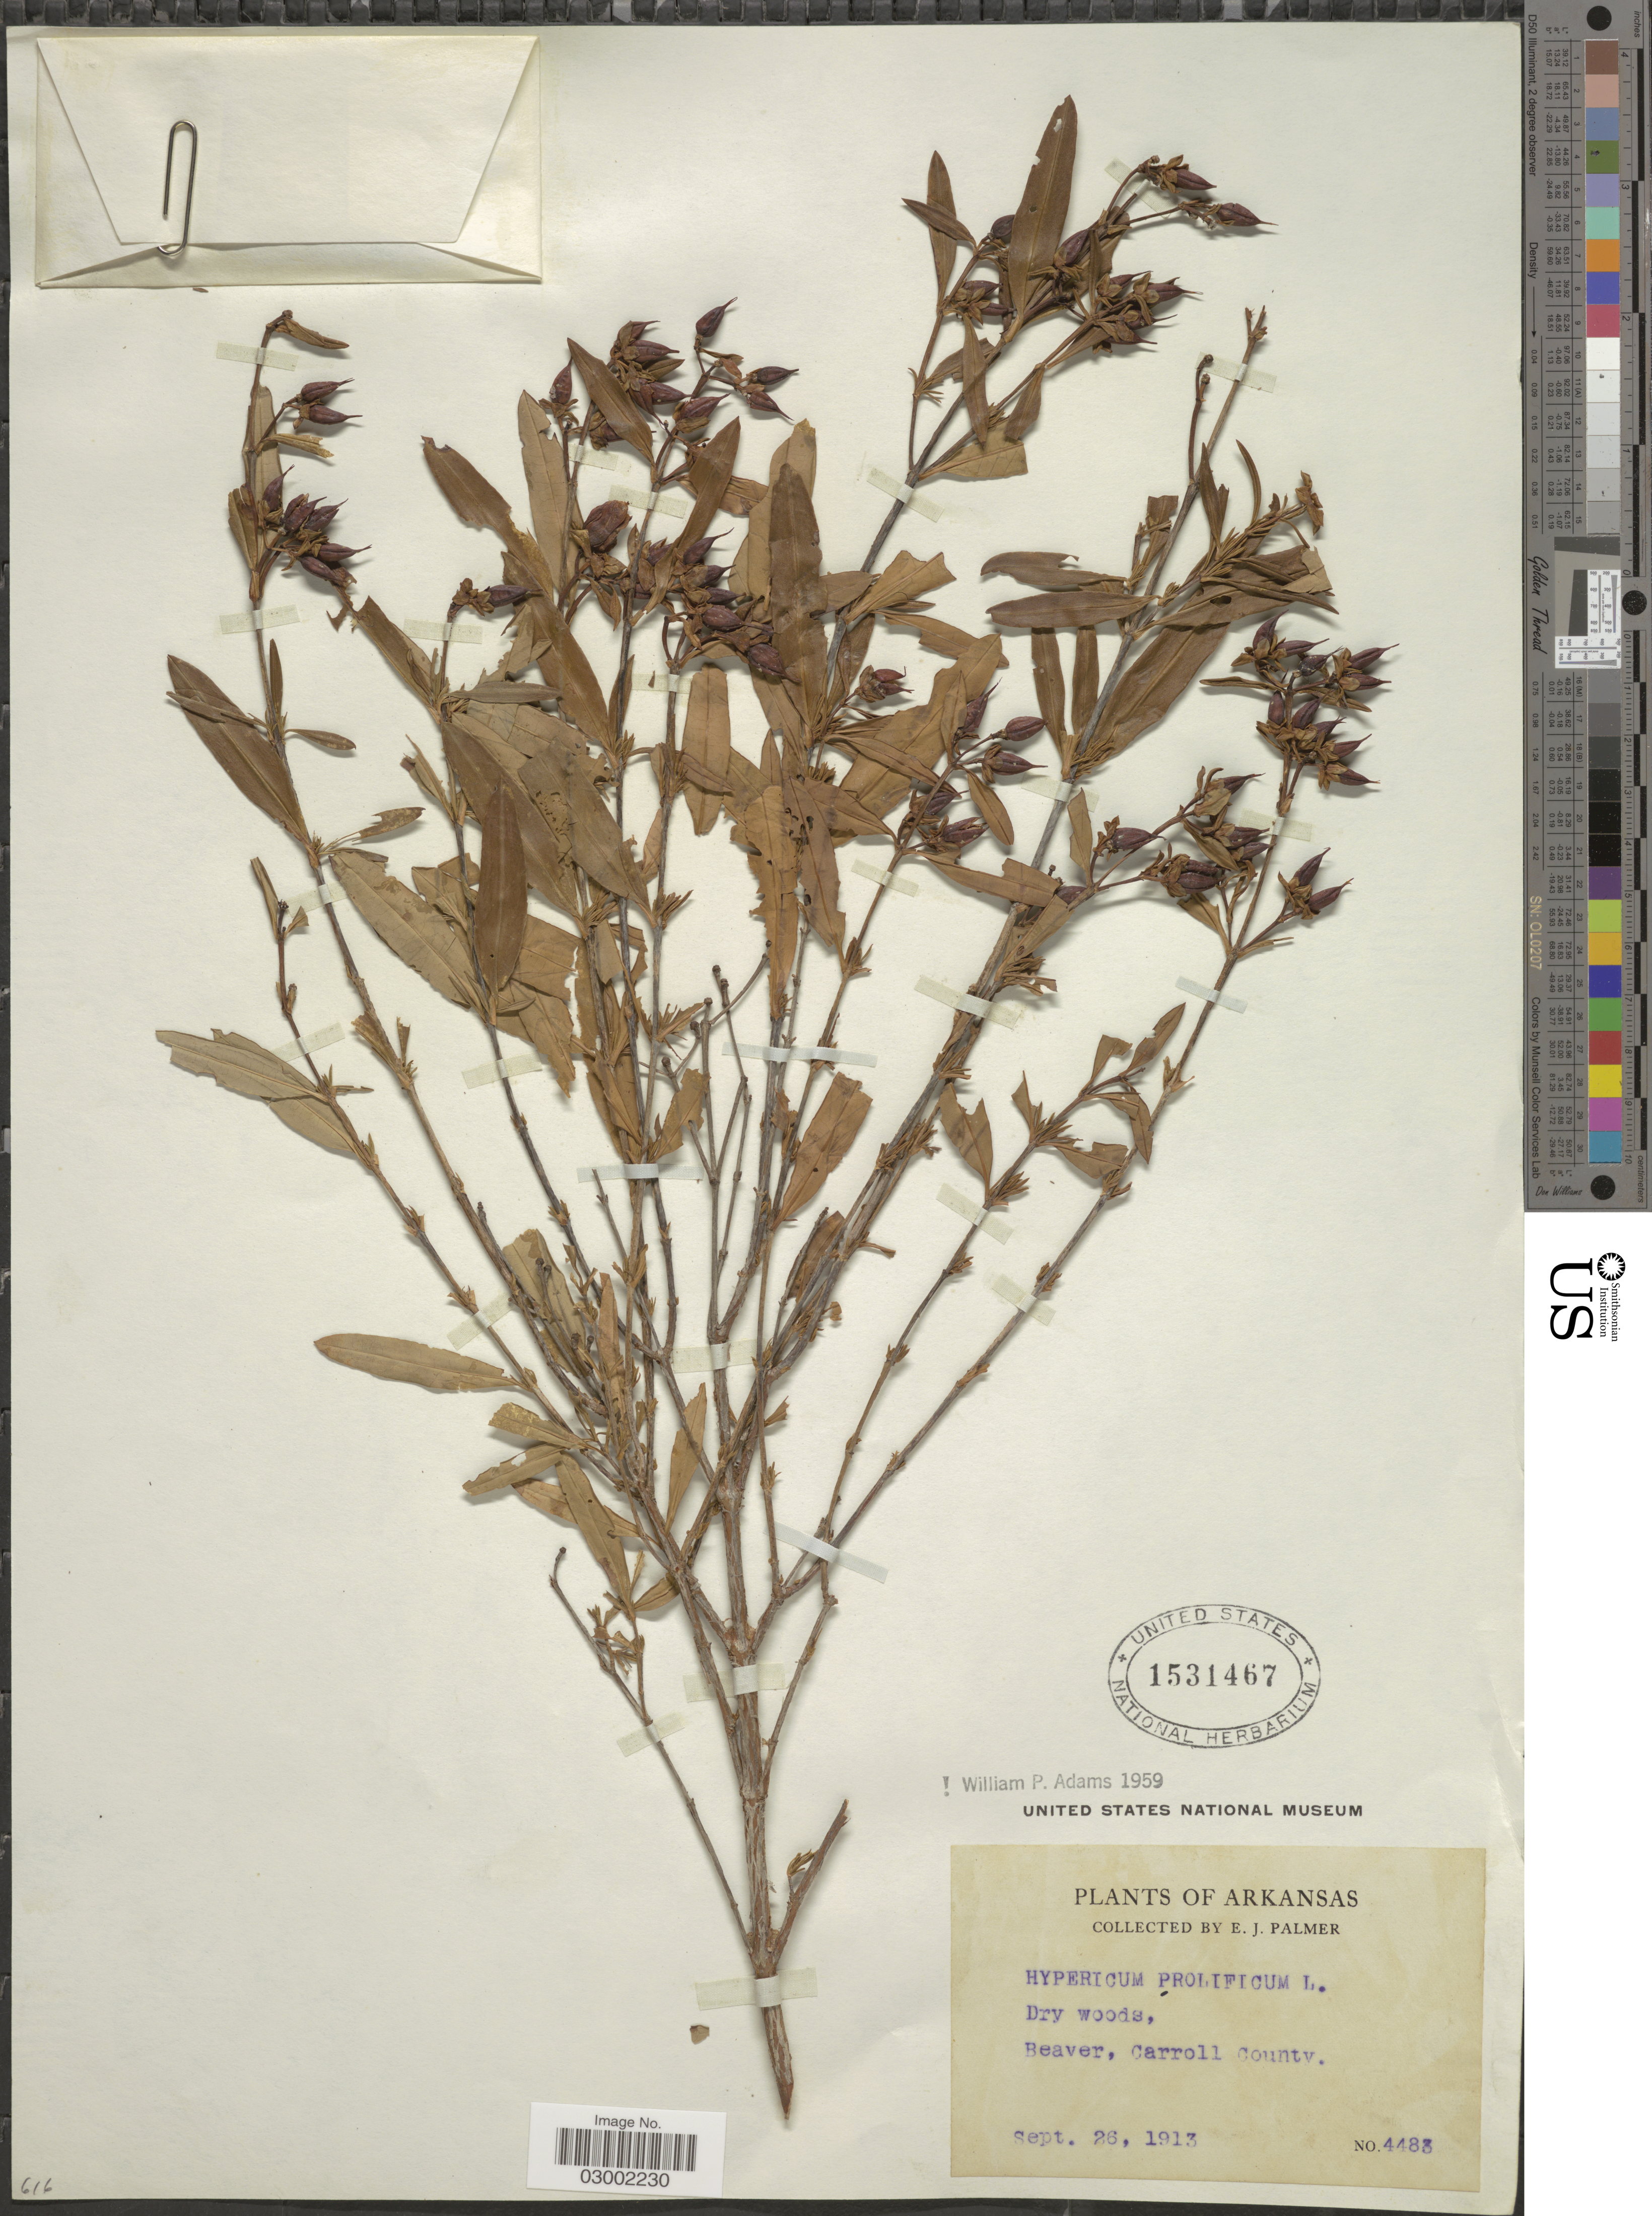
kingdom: Plantae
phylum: Tracheophyta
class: Magnoliopsida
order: Malpighiales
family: Hypericaceae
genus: Hypericum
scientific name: Hypericum prolificum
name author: L.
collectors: E. J. Palmer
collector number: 4483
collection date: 1913-09-26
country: United States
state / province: Arkansas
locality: Beaver, Carroll County.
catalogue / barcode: US 1531467